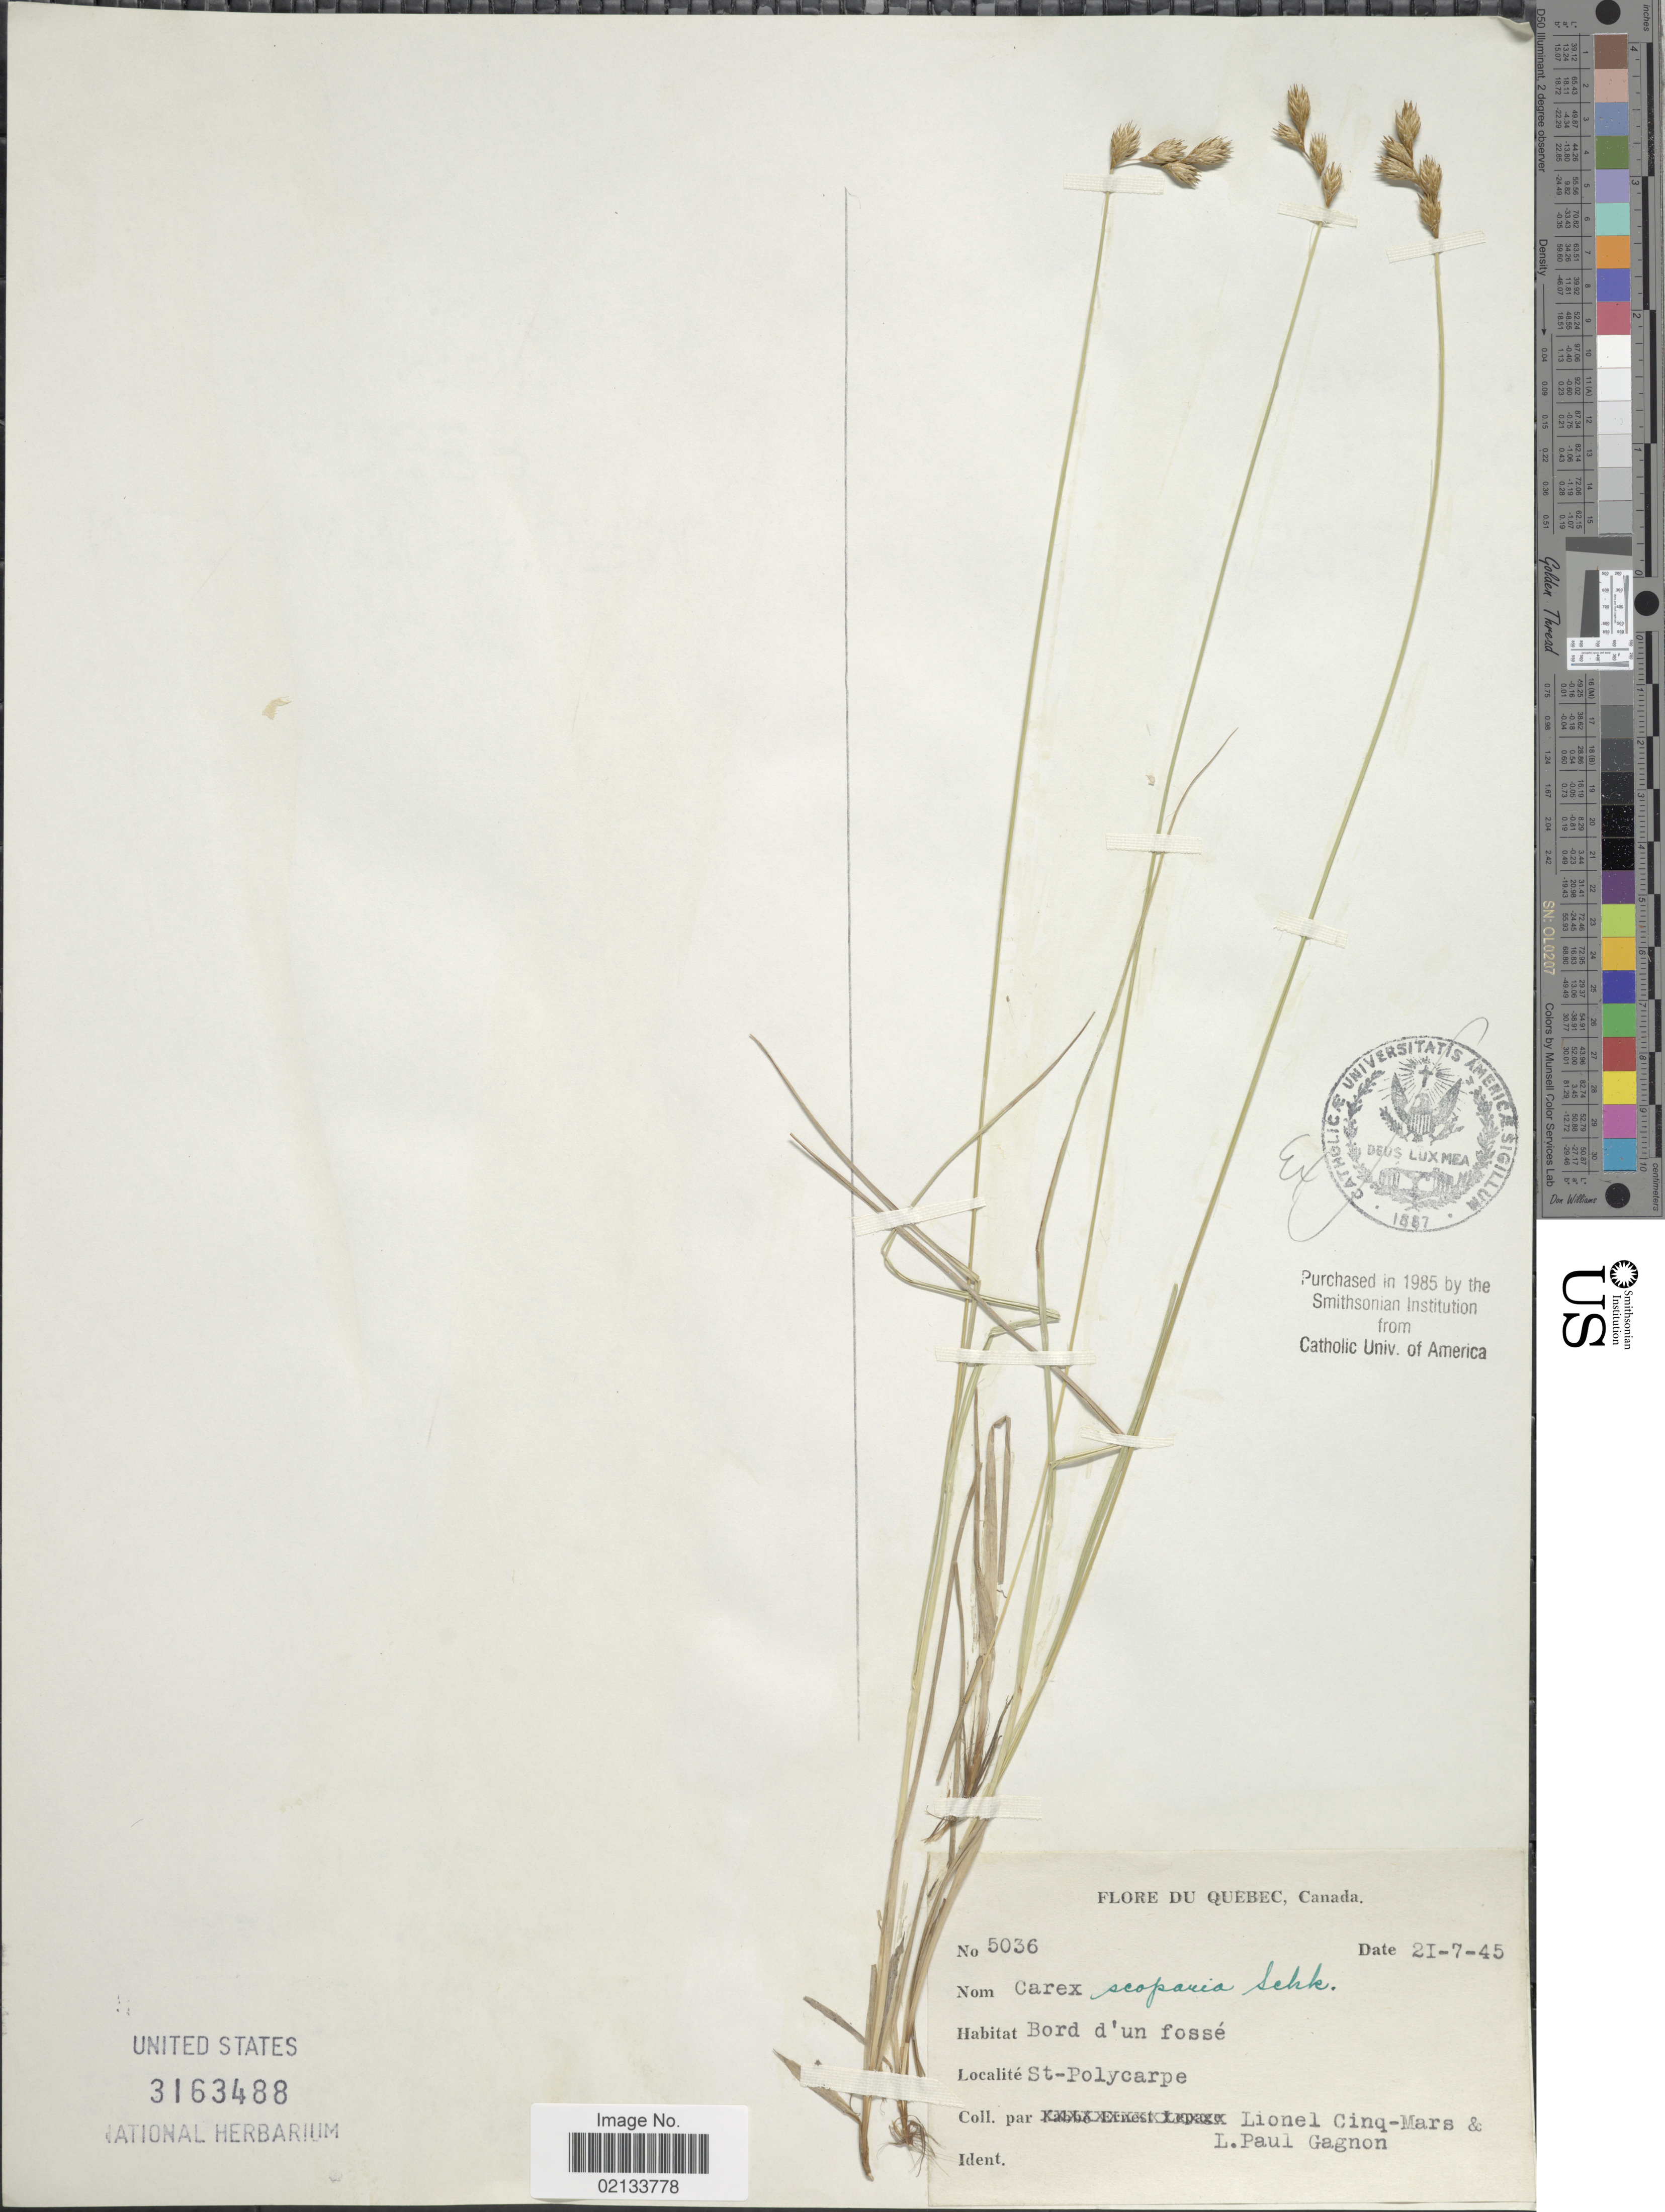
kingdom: Plantae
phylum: Tracheophyta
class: Liliopsida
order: Poales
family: Cyperaceae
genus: Carex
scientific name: Carex scoparia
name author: Schkuhr ex Willd.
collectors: L. Cinq-Mars & L. Gagnon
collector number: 5036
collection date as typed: Transcribed d/m/y: 21/7/45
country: Canada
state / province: Quebec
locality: Bord d'un fossé, St-Polycarpe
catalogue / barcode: US 3163488